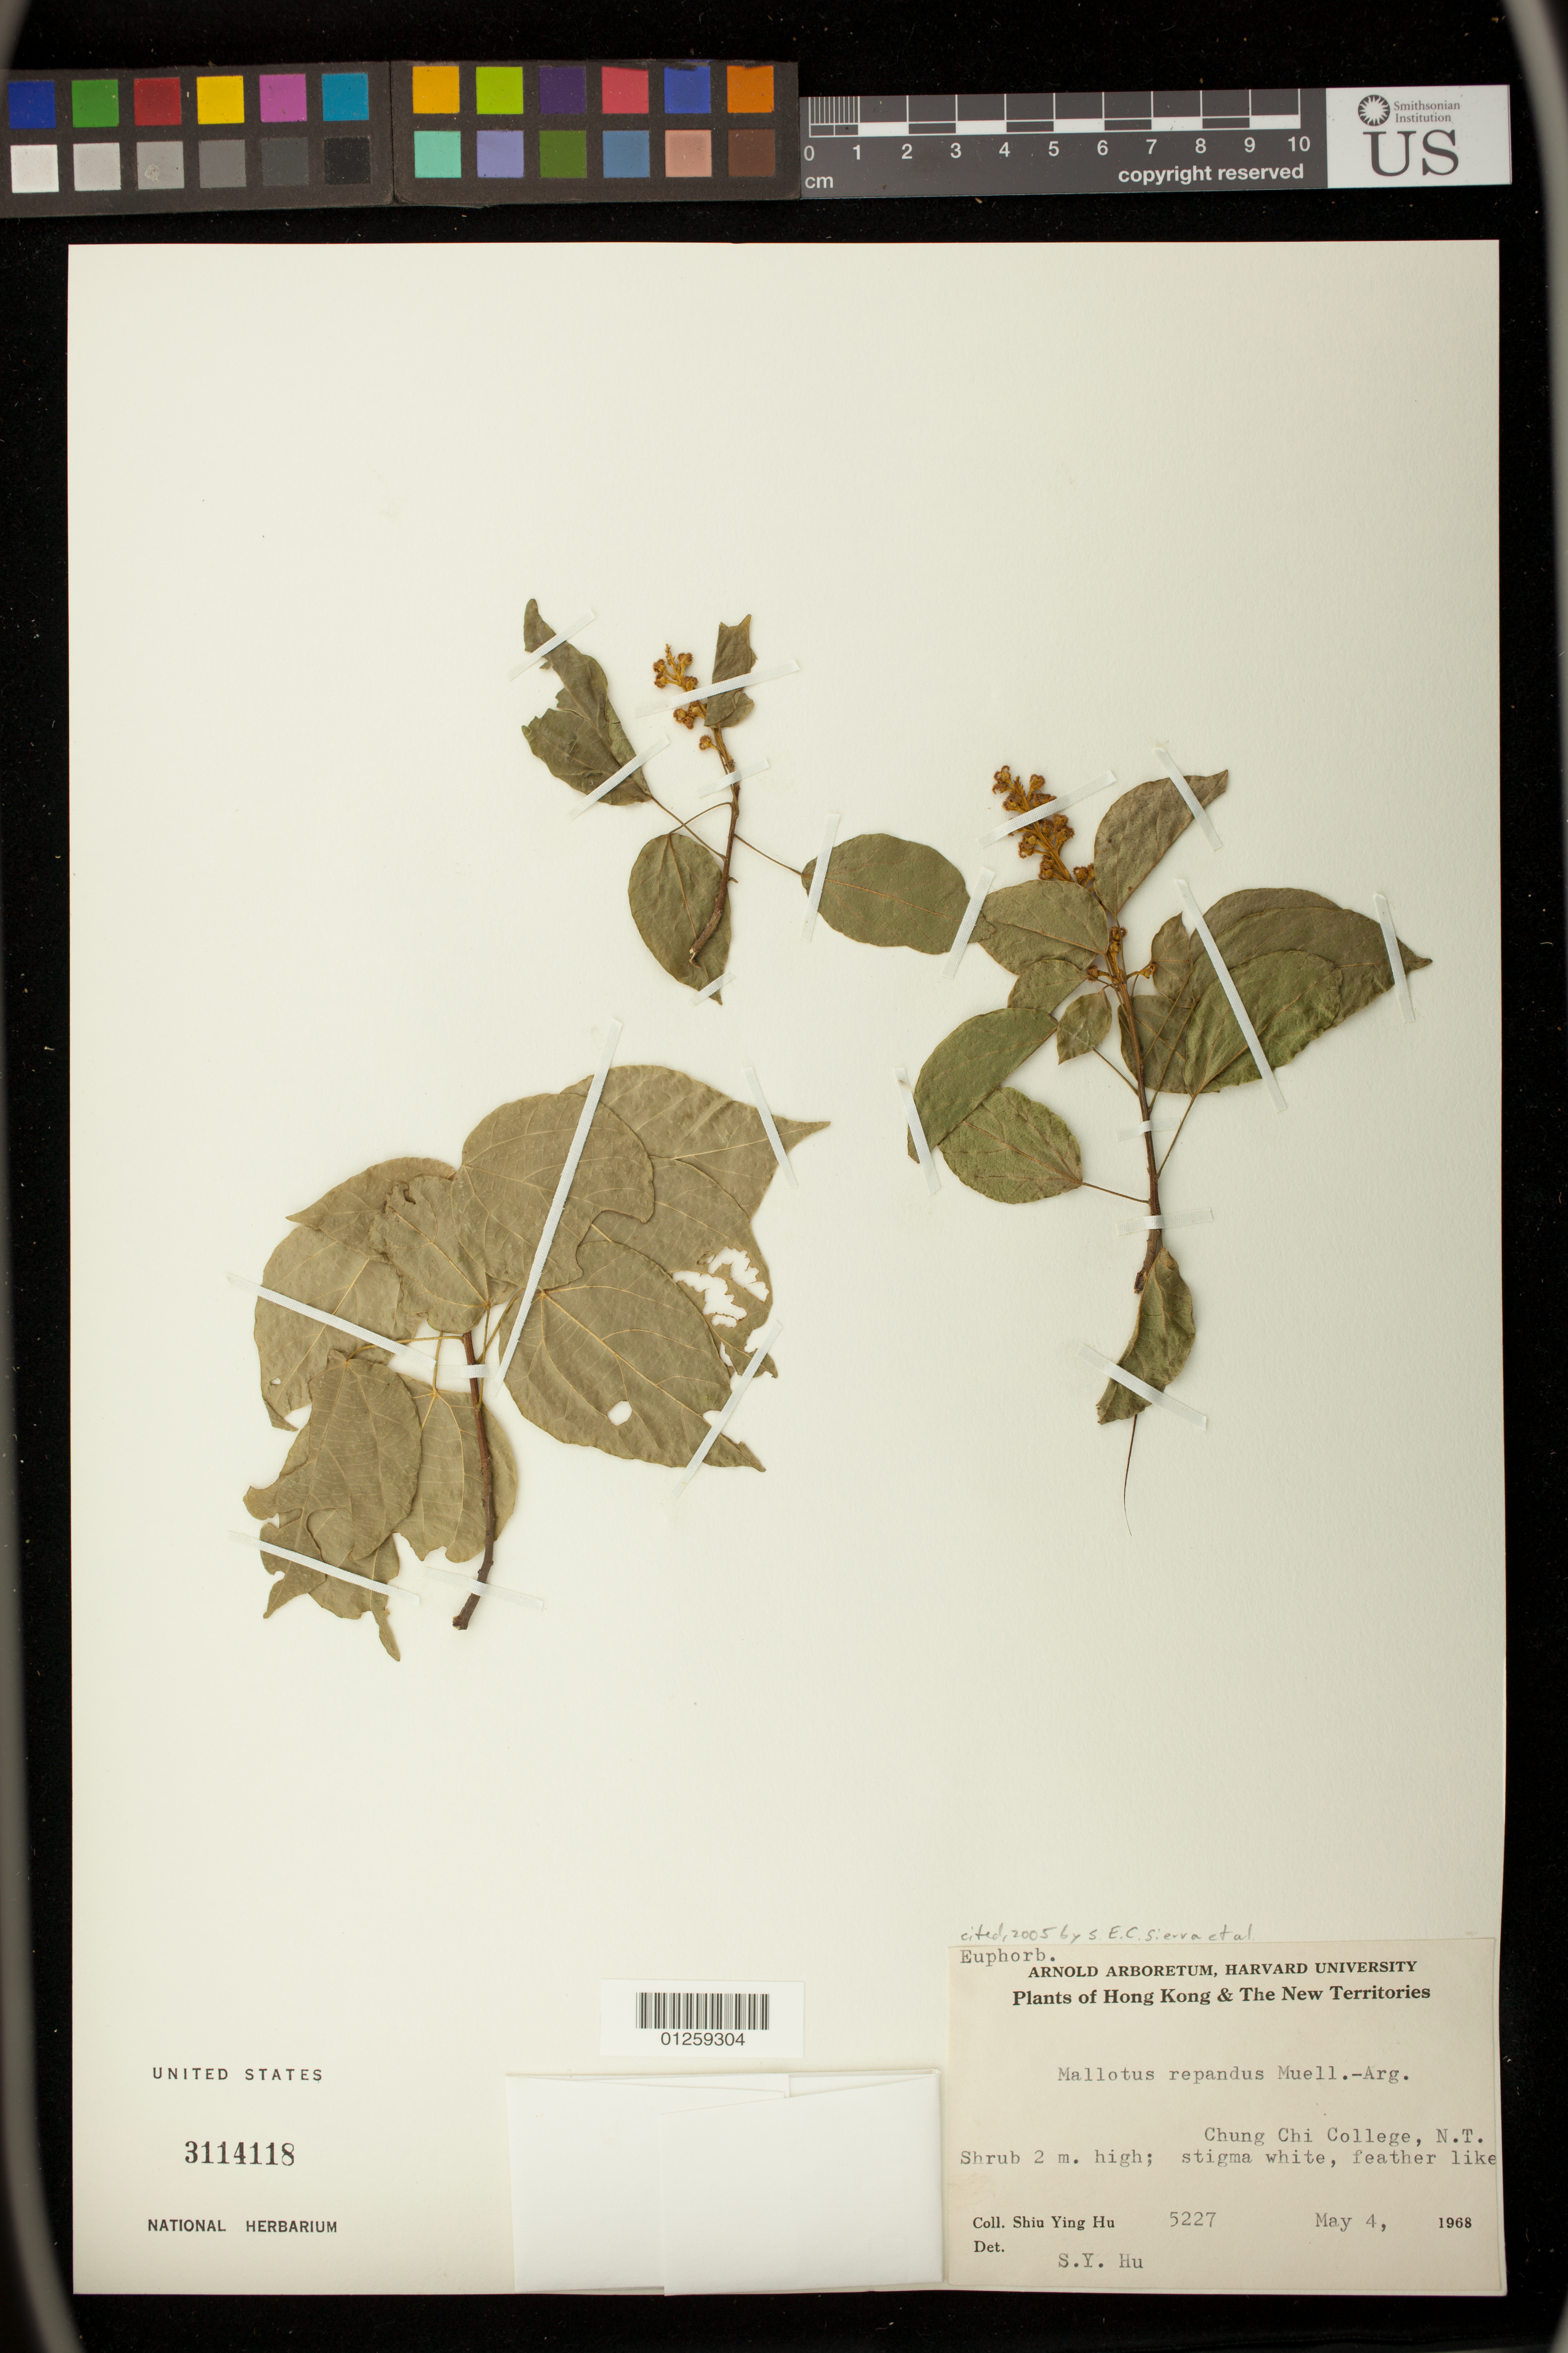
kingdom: Plantae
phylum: Tracheophyta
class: Magnoliopsida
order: Malpighiales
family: Euphorbiaceae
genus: Mallotus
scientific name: Mallotus repandus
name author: (Rottler) Müll. Arg.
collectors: S. Y. Hu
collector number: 5227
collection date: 1968-05-04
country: China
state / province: Hong Kong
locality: Chung Chi College, N.T.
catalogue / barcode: US 3114118